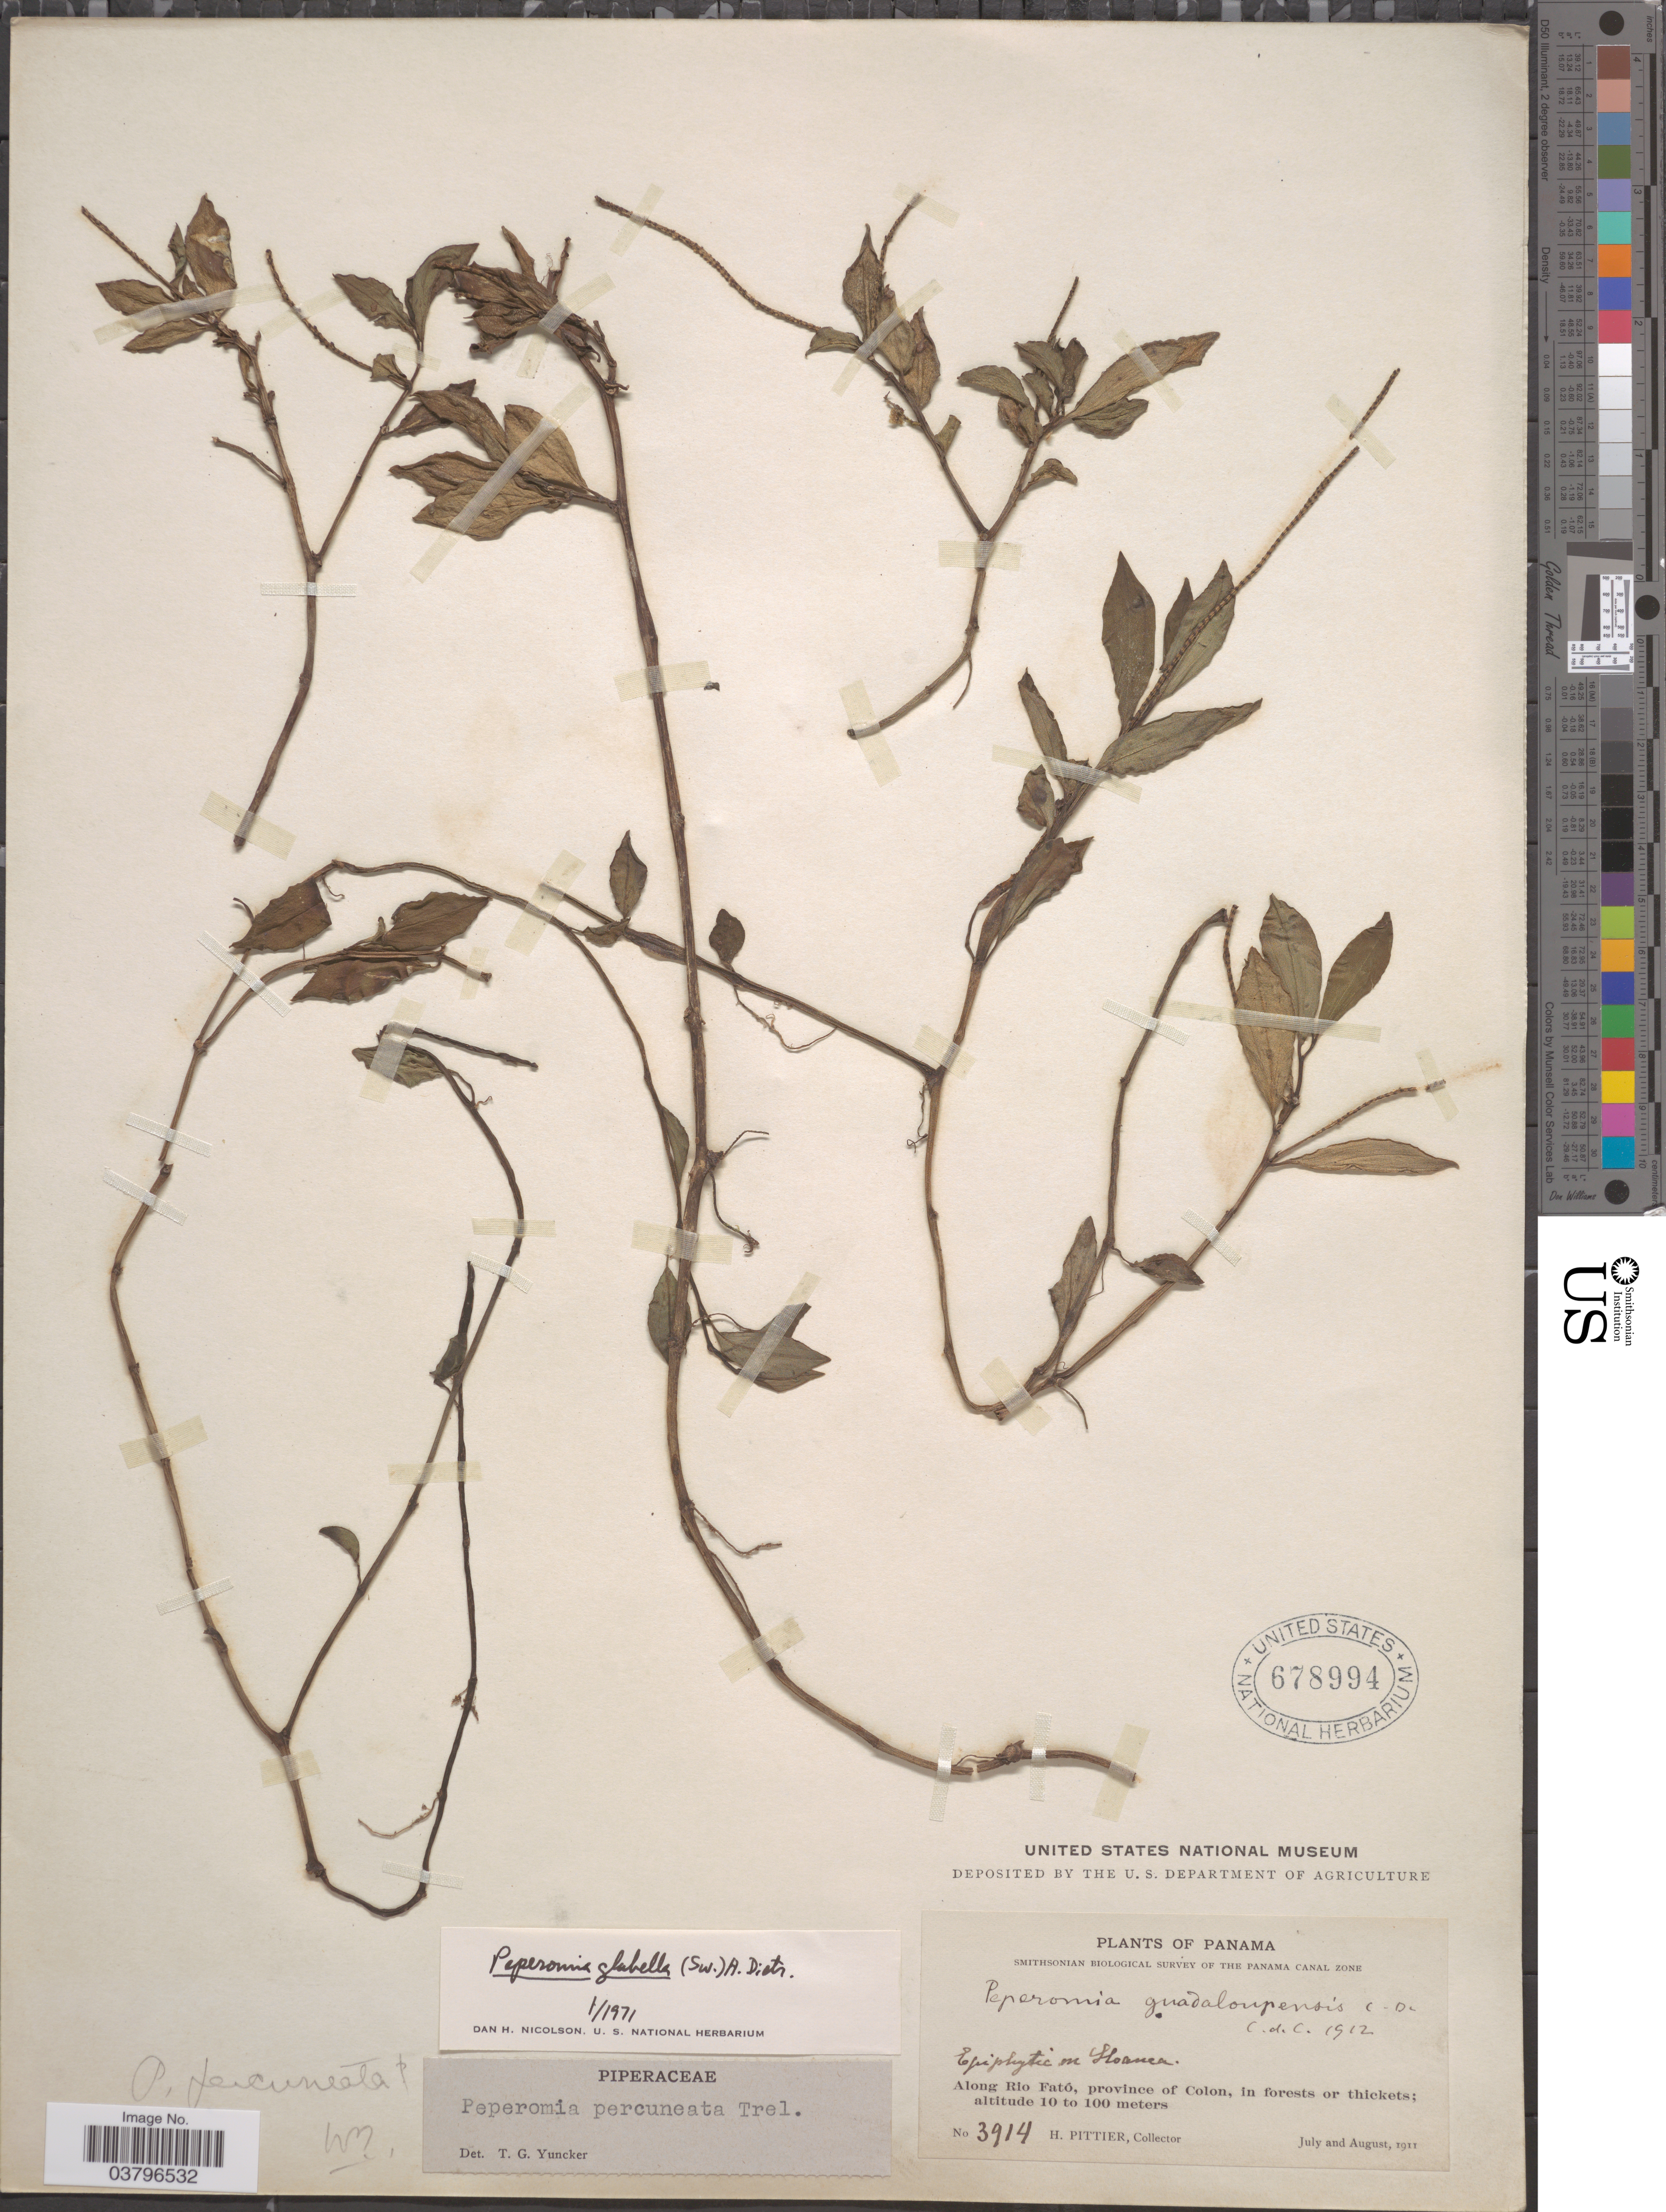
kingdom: Plantae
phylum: Tracheophyta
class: Magnoliopsida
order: Piperales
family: Piperaceae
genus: Peperomia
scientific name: Peperomia glabella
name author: (Sw.) A. Dietr.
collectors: H. F. Pittier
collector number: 3914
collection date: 1911-07/1911-08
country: Panama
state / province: Colón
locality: Along Rio Fató.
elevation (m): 10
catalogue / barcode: US 678994